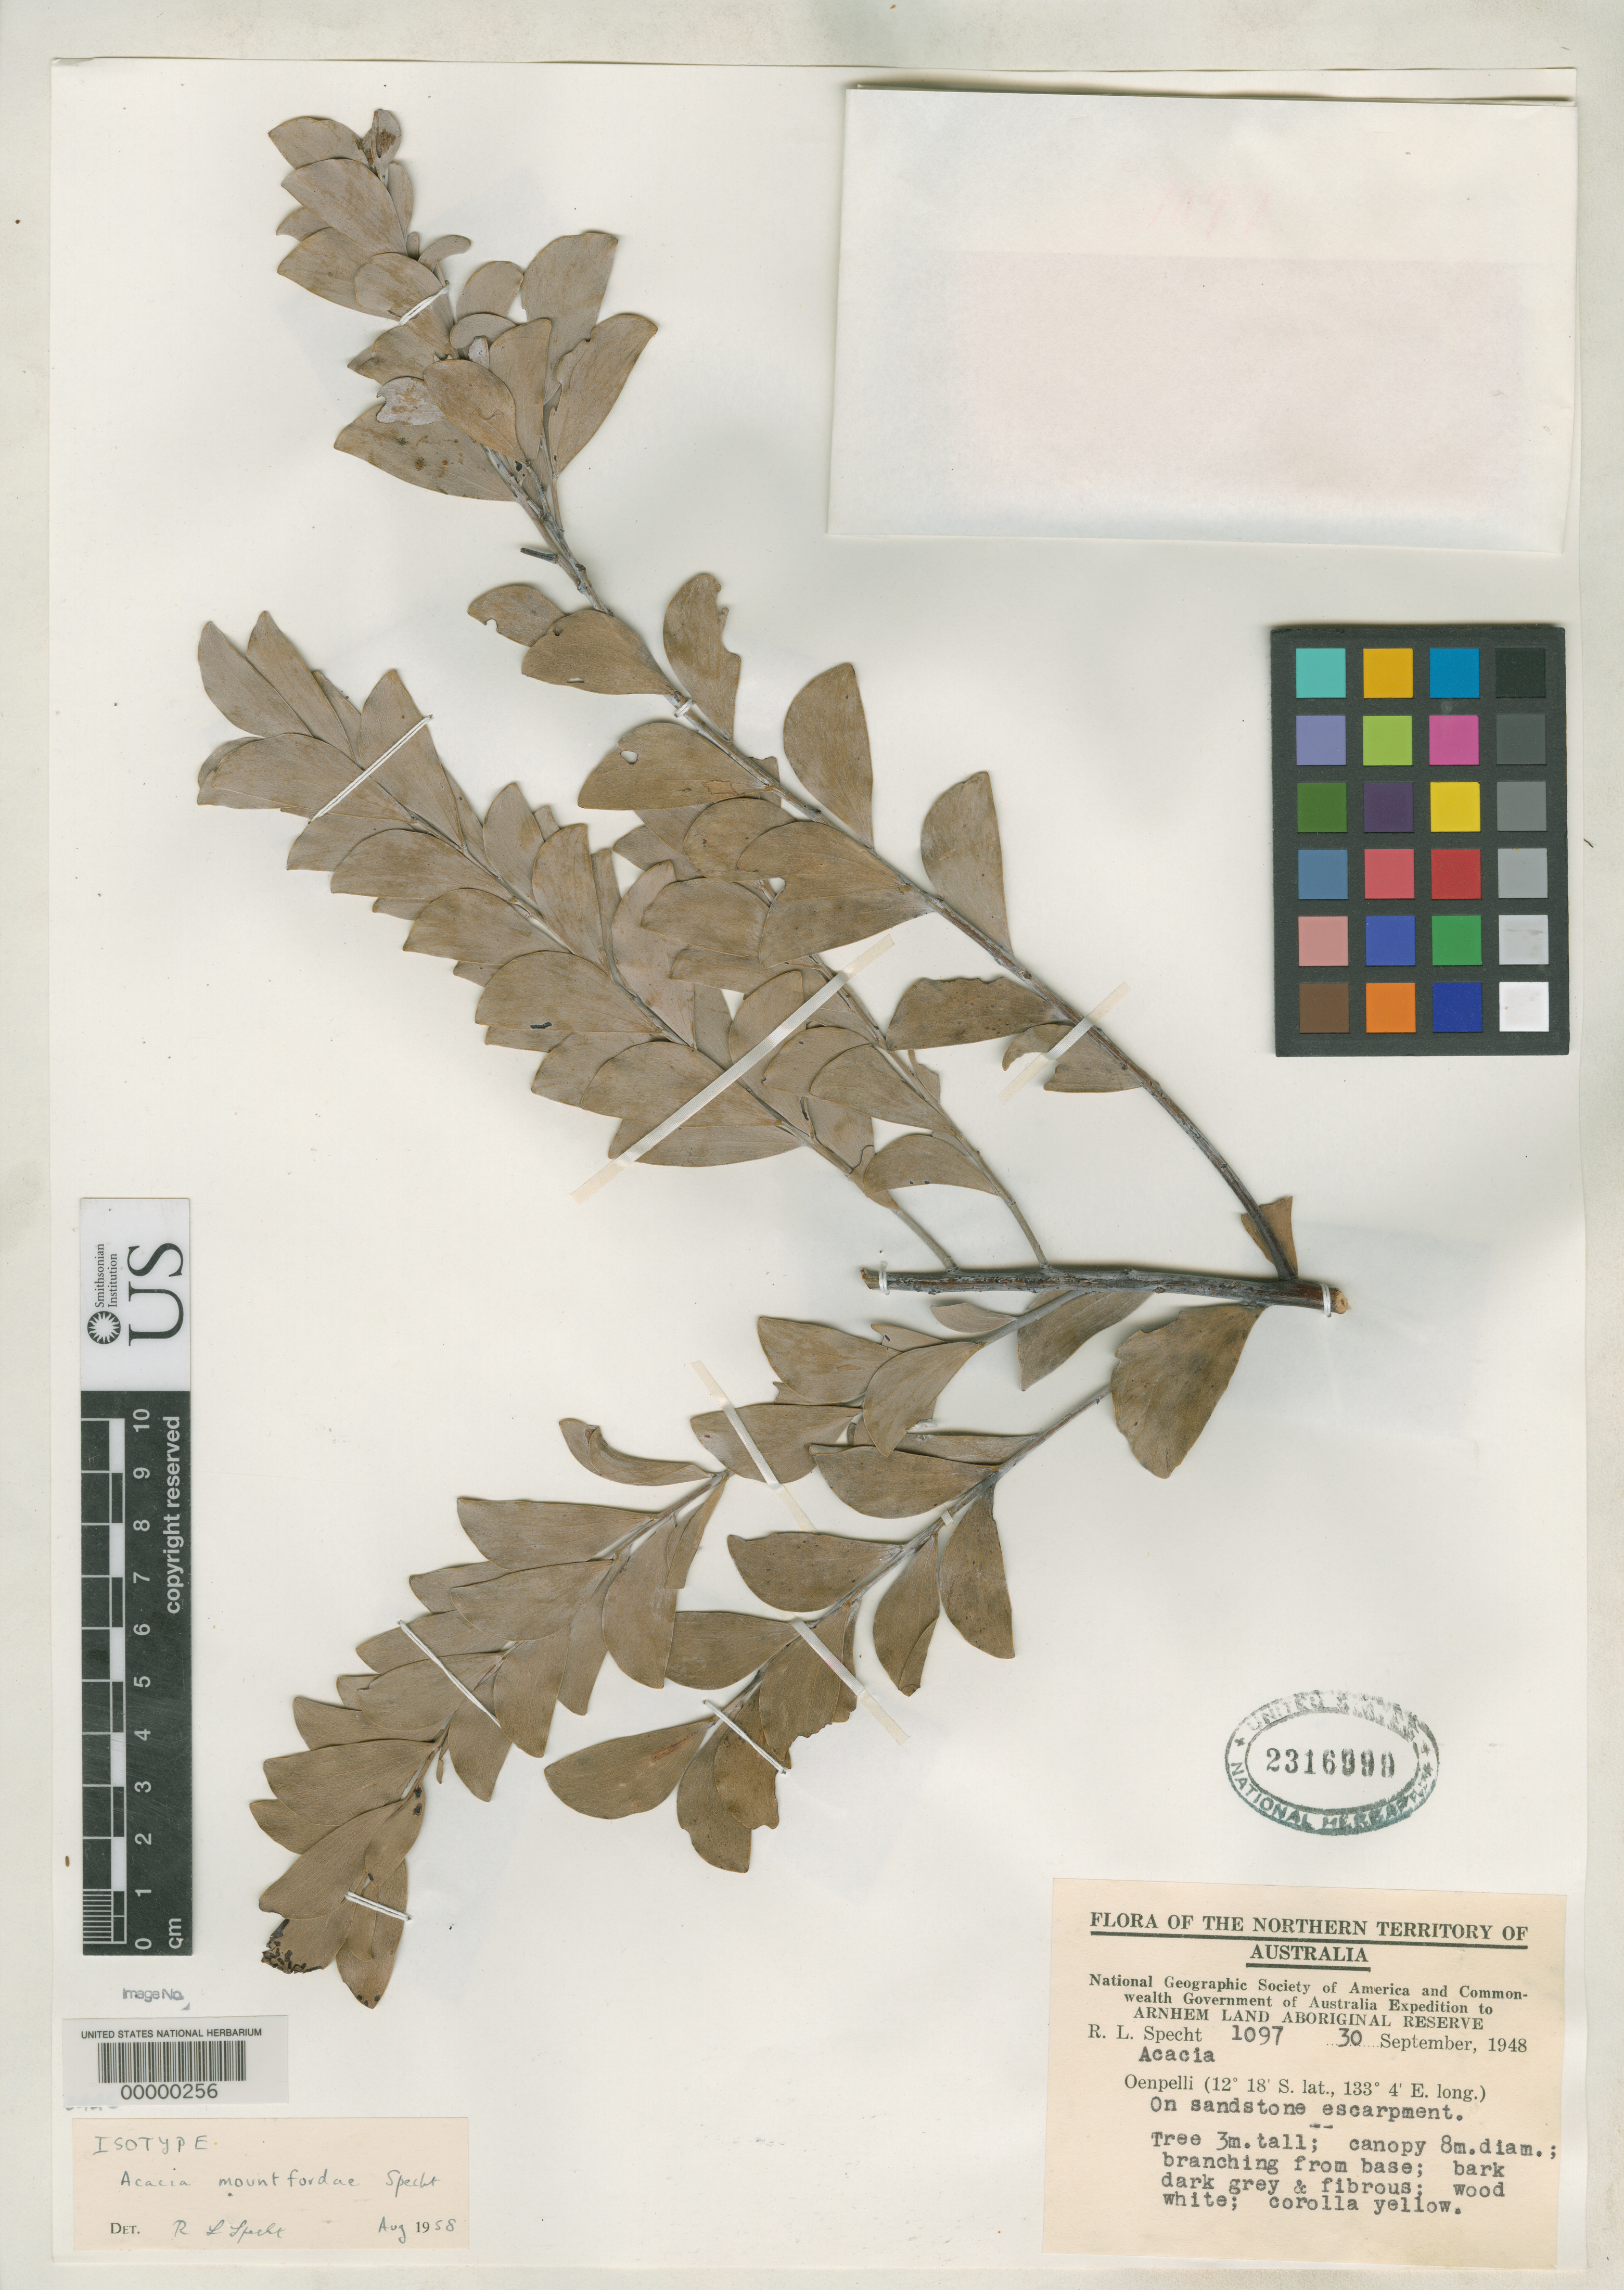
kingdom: Plantae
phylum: Tracheophyta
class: Magnoliopsida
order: Fabales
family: Fabaceae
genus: Acacia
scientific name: Acacia mountfordae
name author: Specht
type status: Isotype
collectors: R. L. Specht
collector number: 1097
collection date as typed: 30 Sep 1948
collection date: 1948-09-30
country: Australia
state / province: Northern Territory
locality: Arnhem Land, Denpelli.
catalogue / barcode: US 2316999